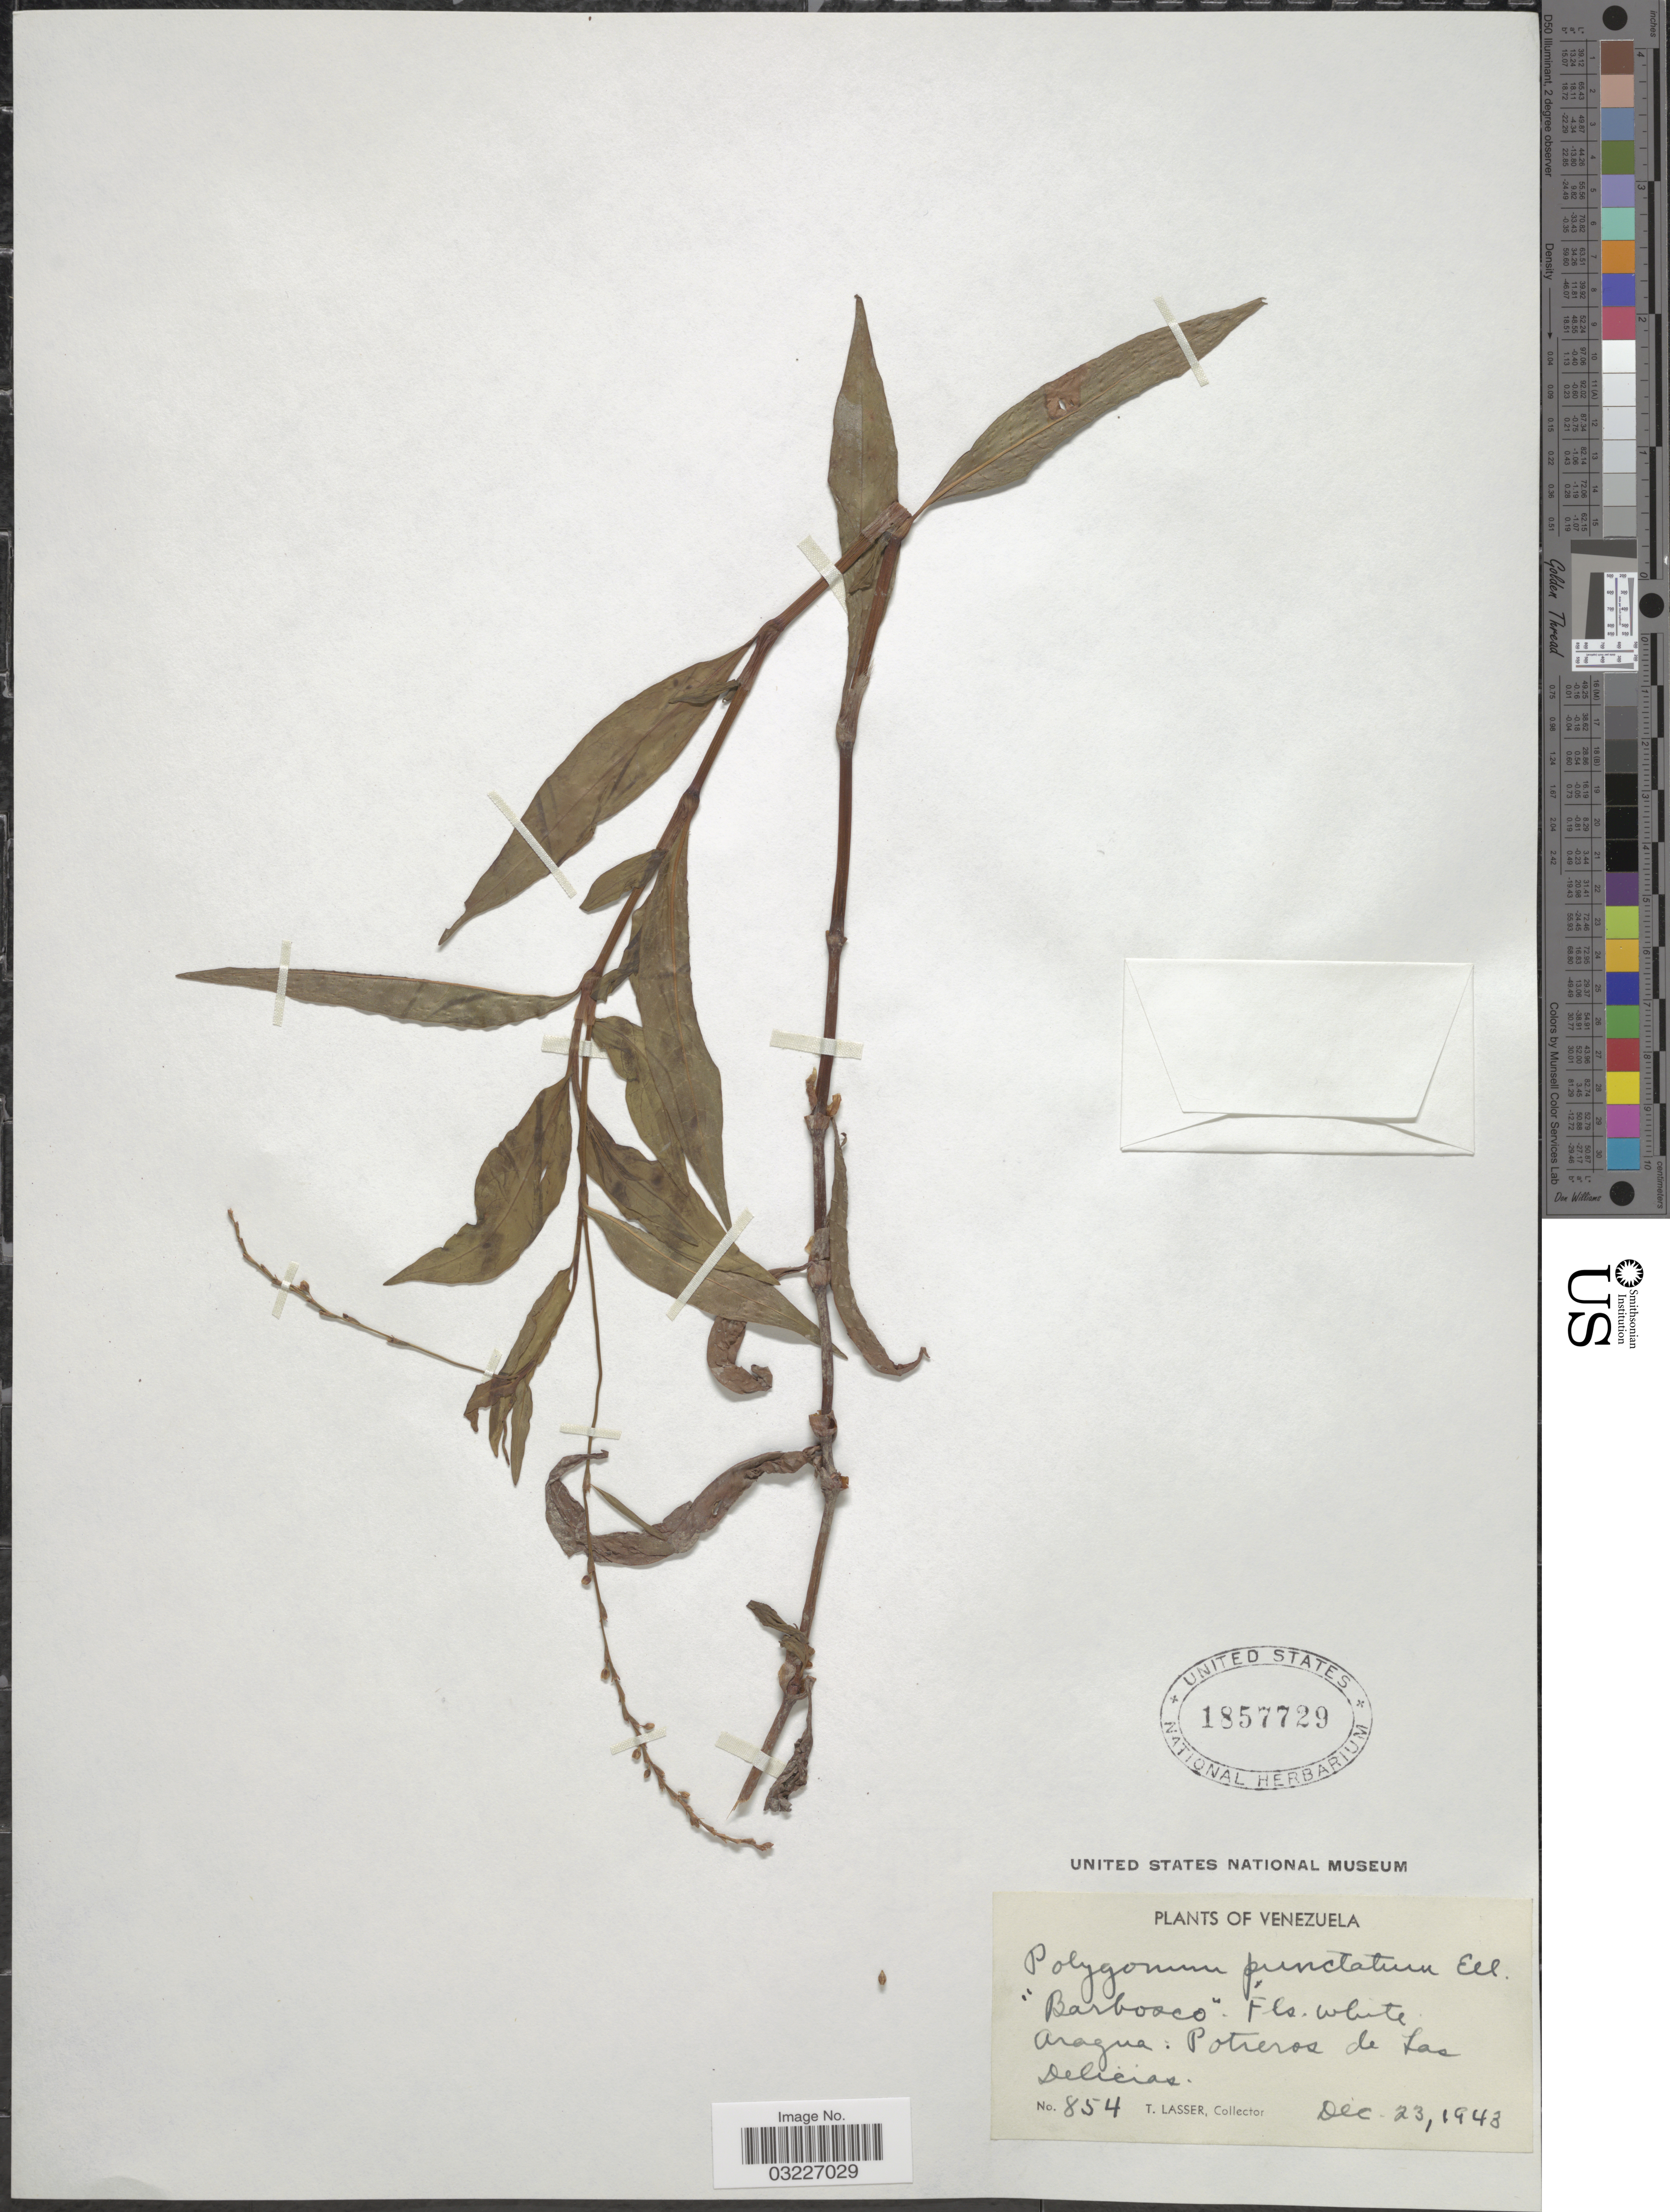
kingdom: Plantae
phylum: Tracheophyta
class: Magnoliopsida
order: Caryophyllales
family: Polygonaceae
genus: Polygonum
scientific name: Polygonum opelousanum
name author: Riddell ex Small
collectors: T. Lasser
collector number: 854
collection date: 1943-12-23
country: Venezuela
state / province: Aragua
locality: Potreros de Las Delicias.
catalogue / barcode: US 1857729